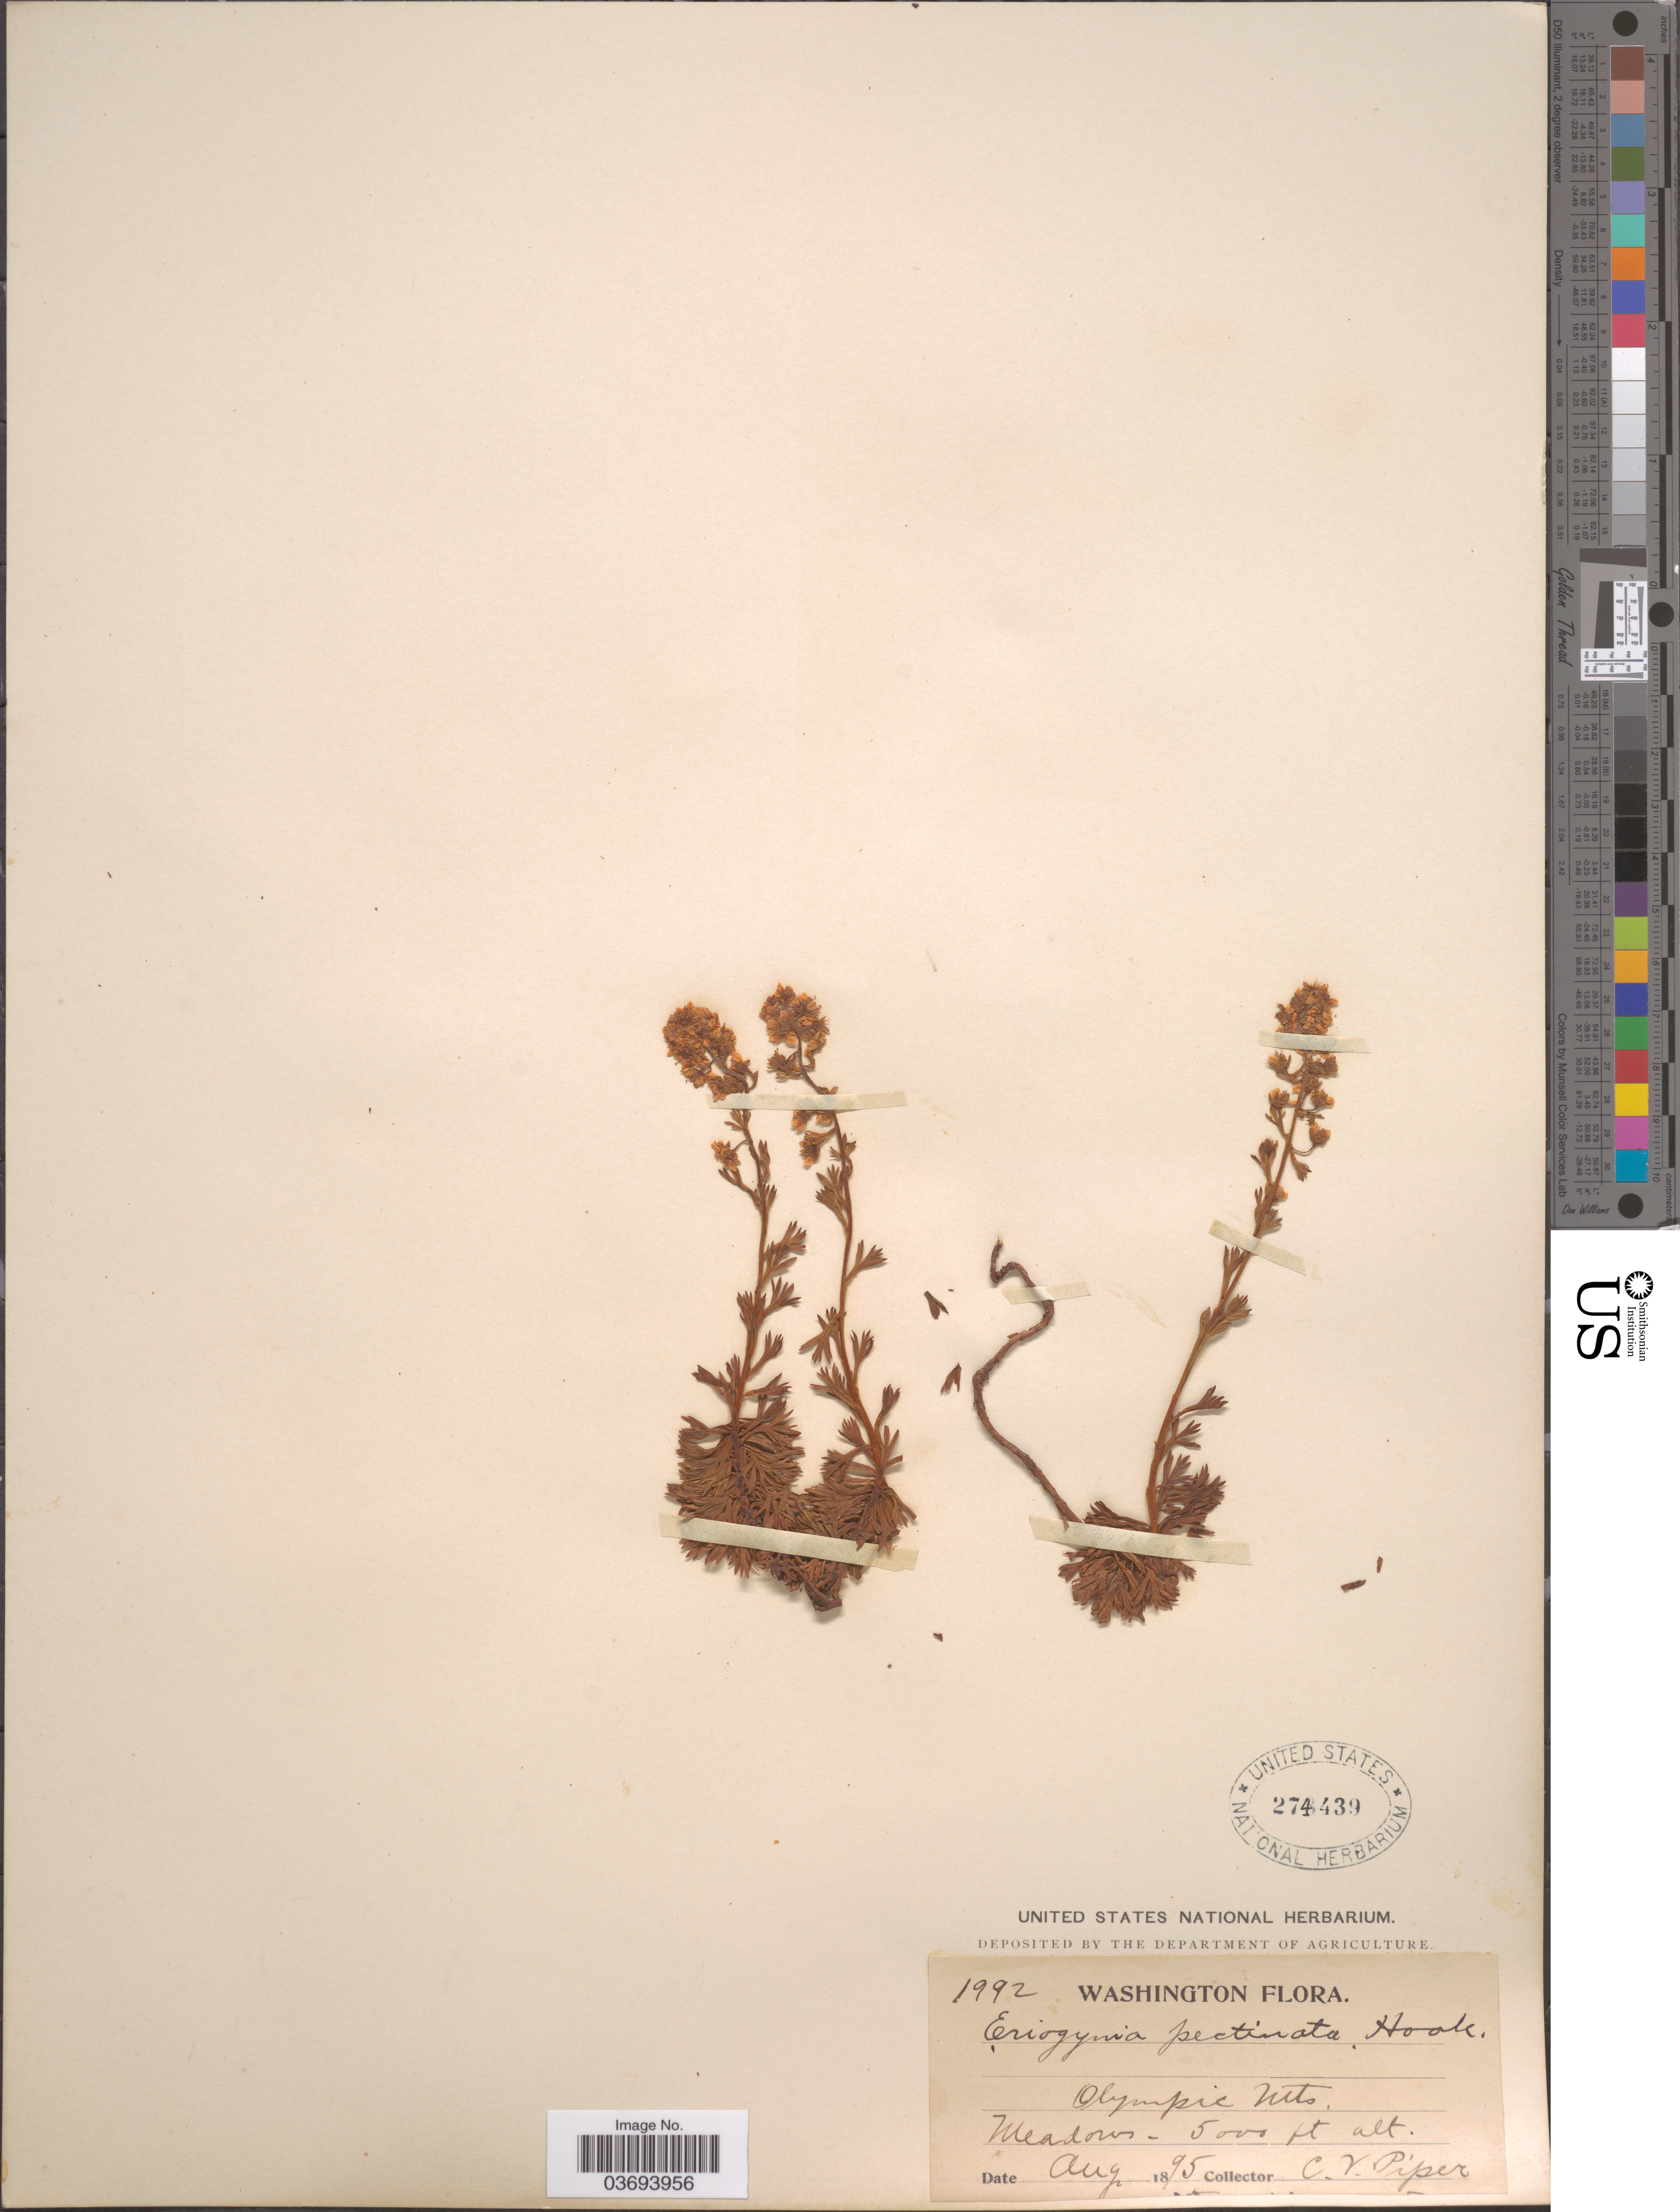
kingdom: Plantae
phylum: Tracheophyta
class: Magnoliopsida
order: Rosales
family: Rosaceae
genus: Luetkea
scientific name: Luetkea pectinata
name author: (Pursh) Kuntze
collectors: C. V. Piper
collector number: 1992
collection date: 1895-08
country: United States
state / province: Washington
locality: Olympic Mts.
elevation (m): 1524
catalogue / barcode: US 274439